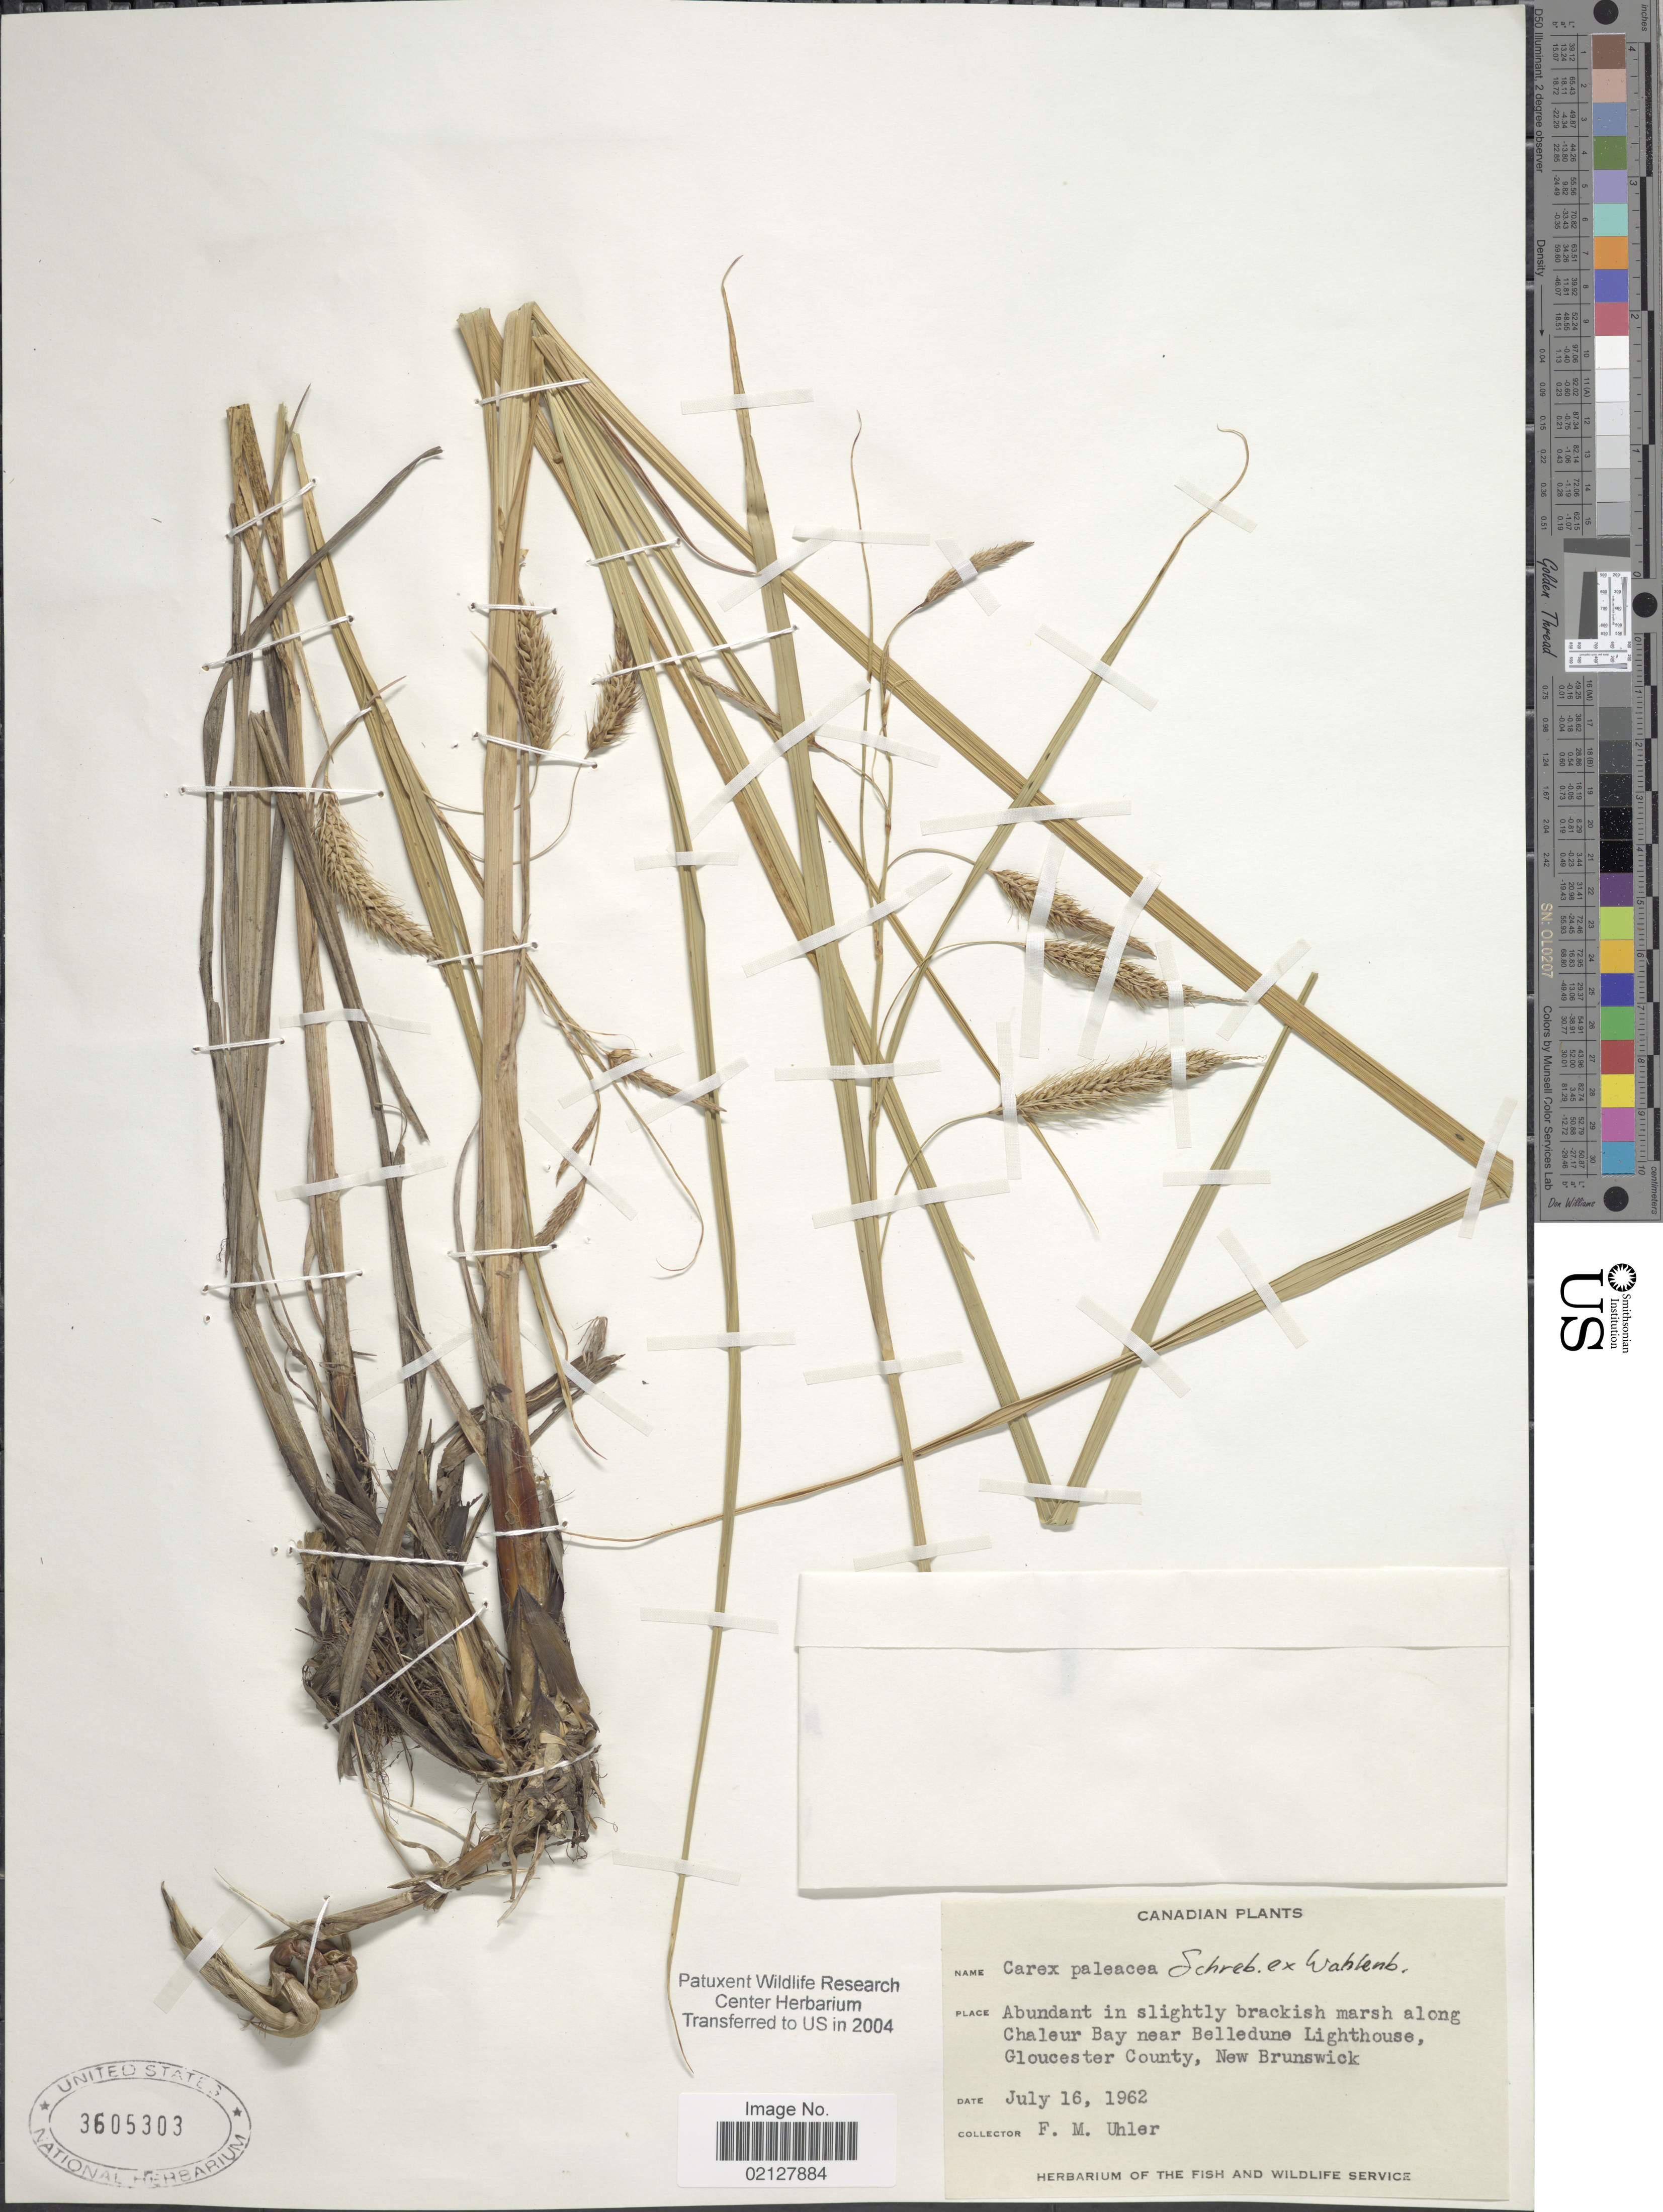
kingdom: Plantae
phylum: Tracheophyta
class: Liliopsida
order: Poales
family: Cyperaceae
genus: Carex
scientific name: Carex paleacea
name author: Schreb. ex Wahlenb.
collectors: F. M. Uhler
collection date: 1962-07-16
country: Canada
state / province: New Brunswick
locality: Along Chaleur Bay near Belledune Lighthouse, Gloucester County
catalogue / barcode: US 3605303